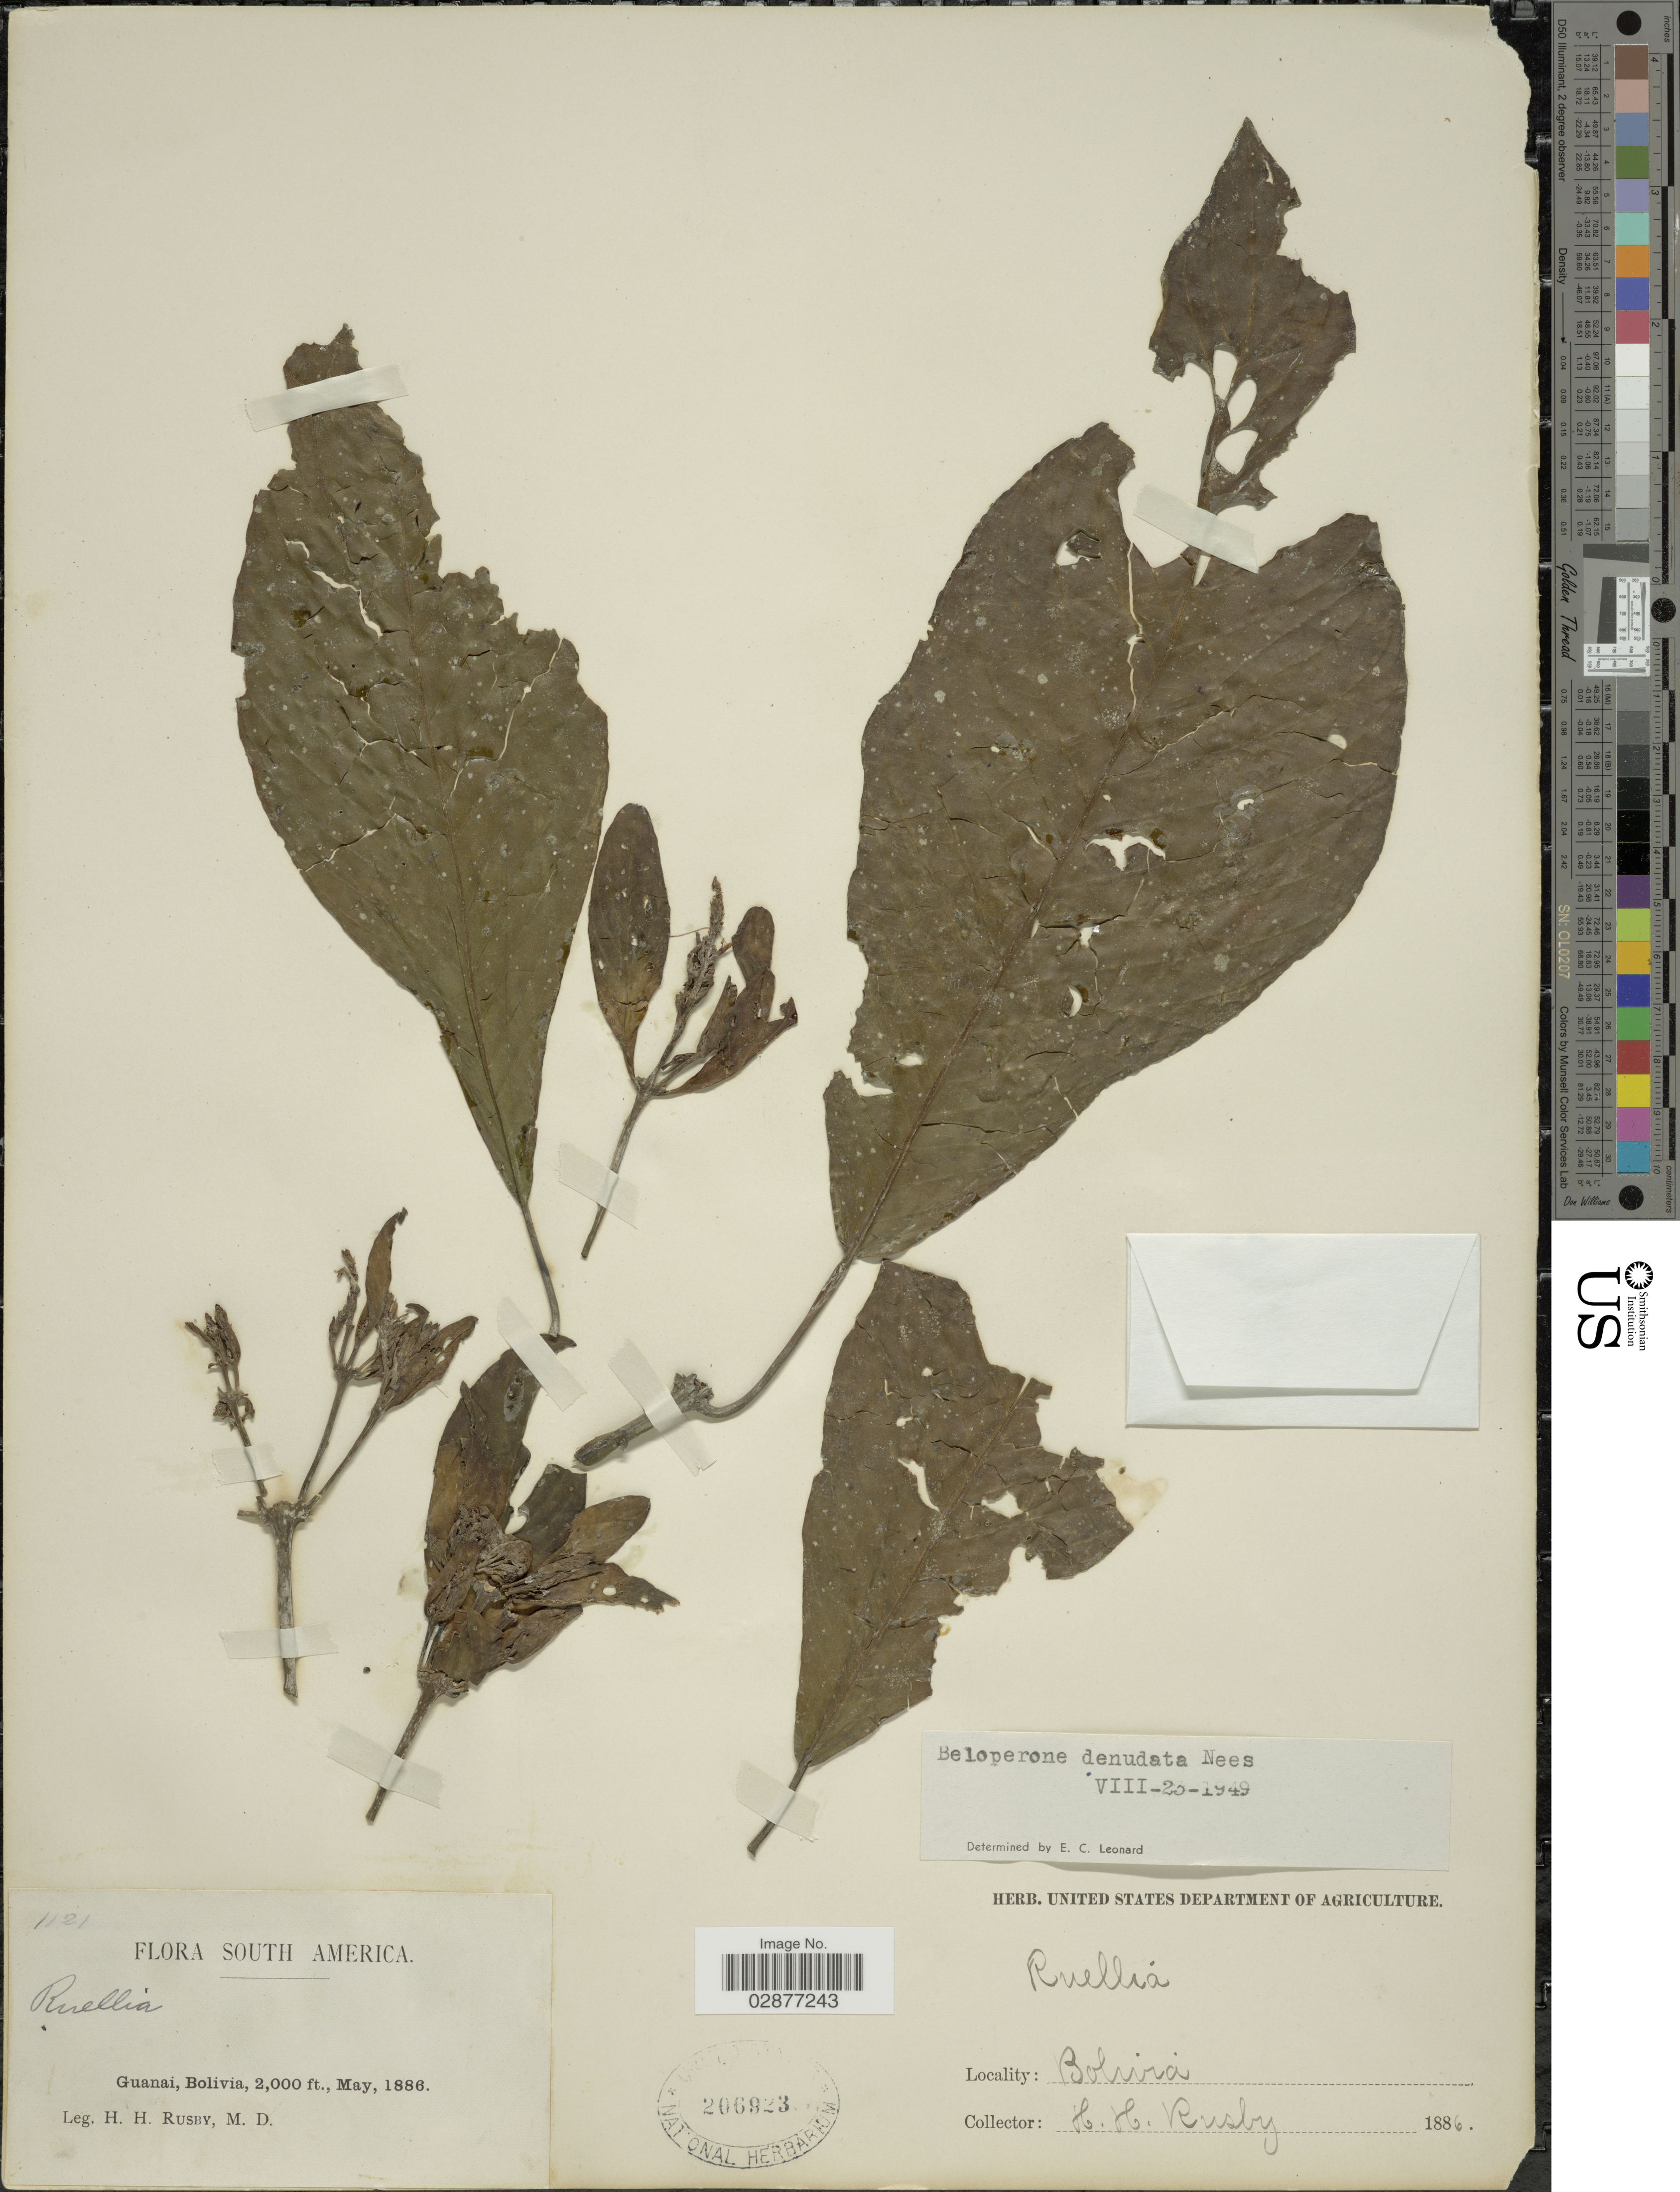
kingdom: Plantae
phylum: Tracheophyta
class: Magnoliopsida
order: Lamiales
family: Acanthaceae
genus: Justicia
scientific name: Justicia appendiculata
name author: (Ruiz & Pav.) Vahl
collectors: H. H. Rusby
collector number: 1121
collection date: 1886-05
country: Bolivia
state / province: La Páz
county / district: Larecaja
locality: Guanay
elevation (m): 610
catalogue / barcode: US 206923